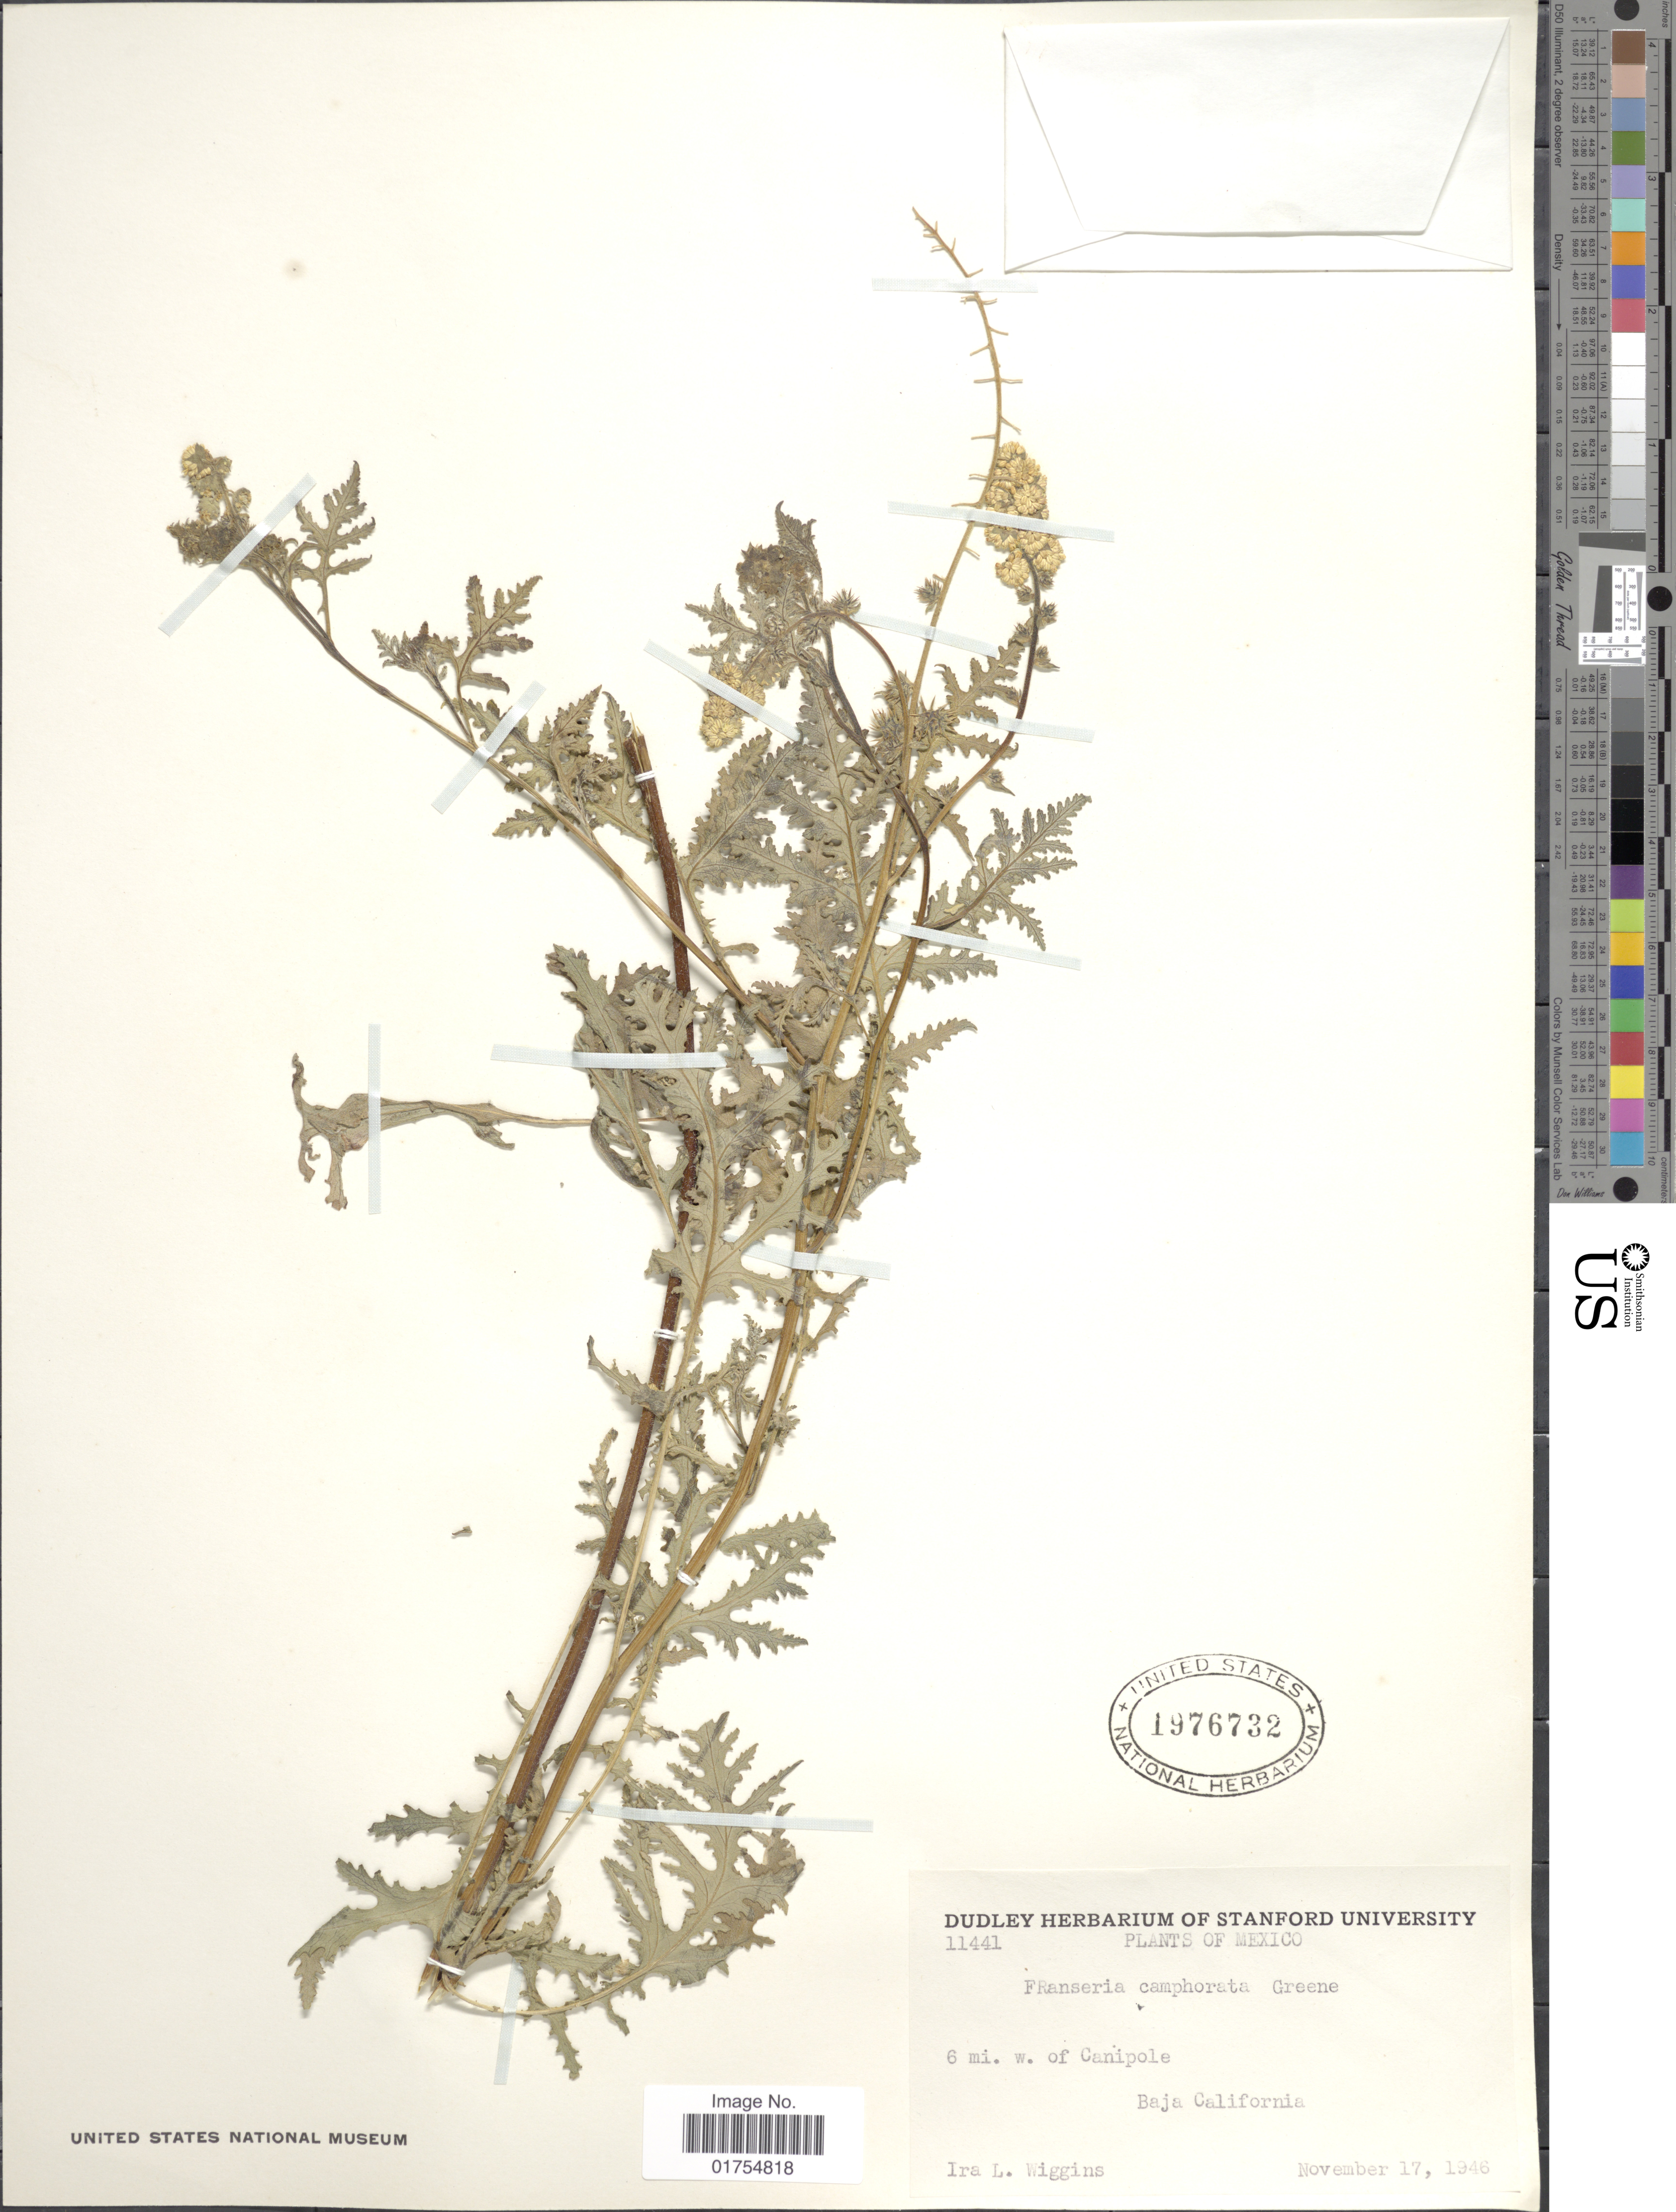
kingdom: Plantae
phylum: Tracheophyta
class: Magnoliopsida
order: Asterales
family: Asteraceae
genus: Franseria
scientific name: Franseria camphorata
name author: Greene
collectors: I. L. Wiggins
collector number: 11441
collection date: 1946-11-17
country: Mexico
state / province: Baja California Sur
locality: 6 mi w. of Canipole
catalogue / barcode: US 1976732